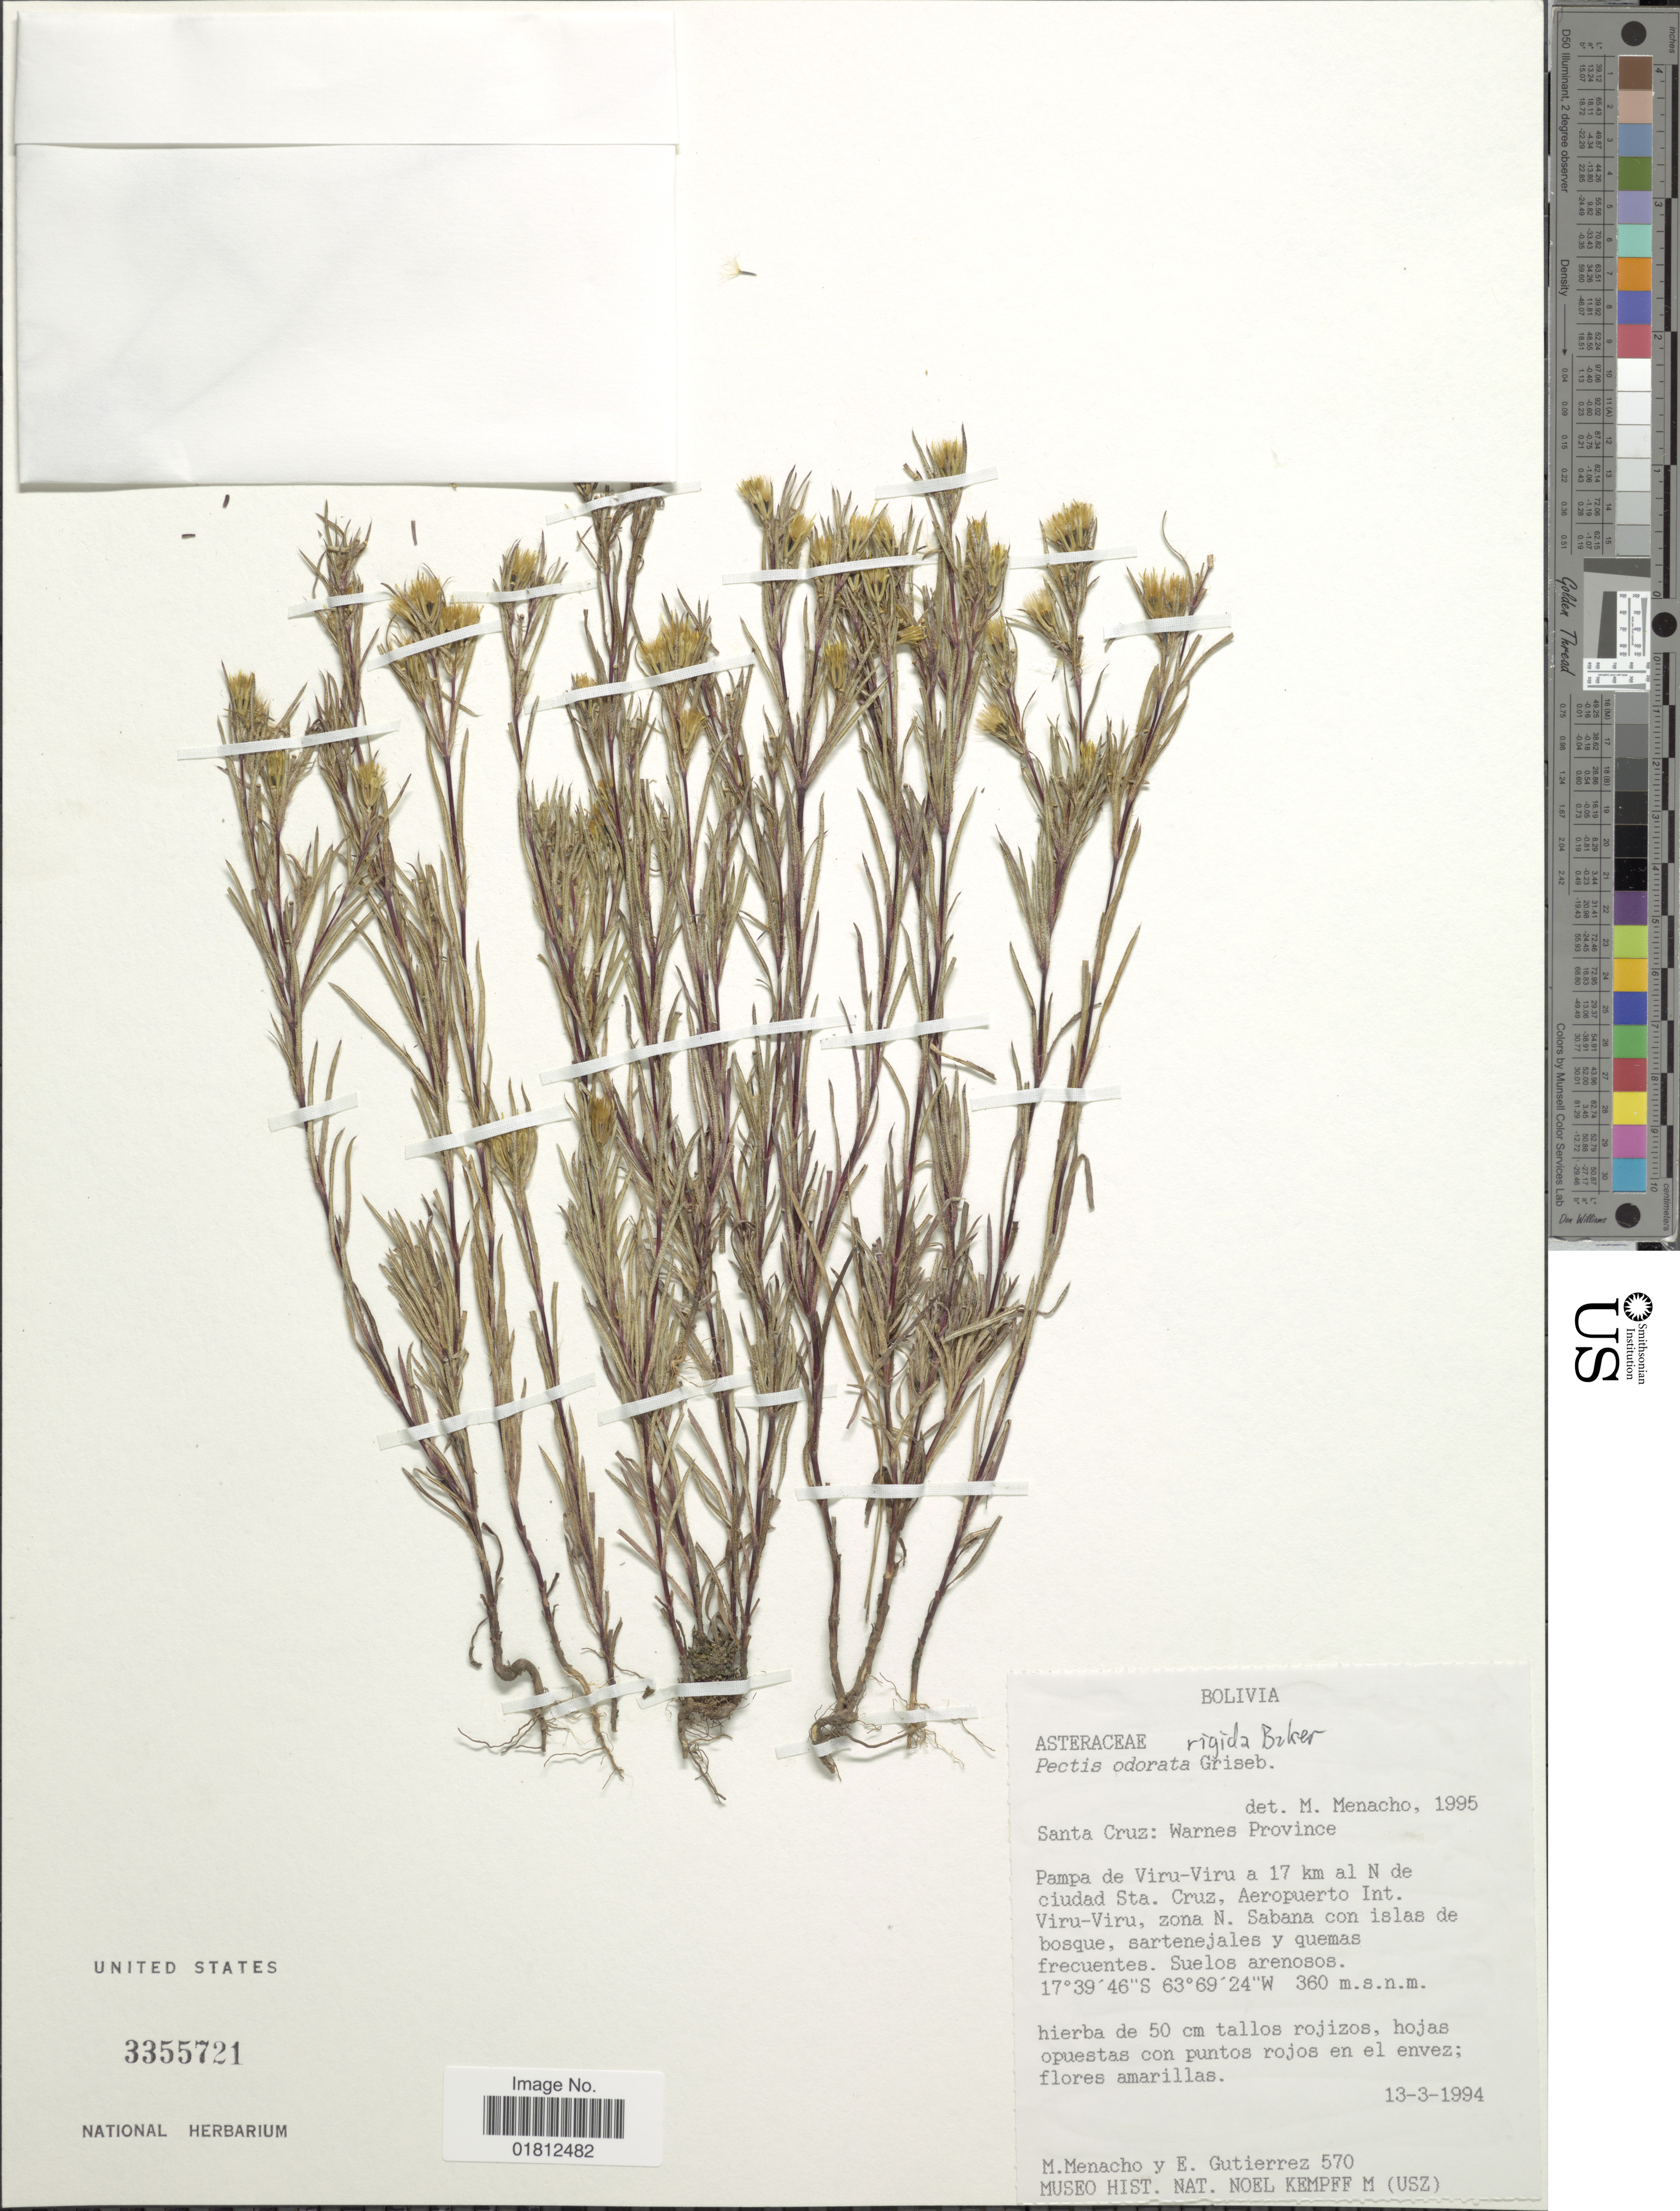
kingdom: Plantae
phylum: Tracheophyta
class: Magnoliopsida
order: Asterales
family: Asteraceae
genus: Pectis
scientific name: Pectis rigida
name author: Baker in Mart.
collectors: M. Menacho & E. Gutiérrez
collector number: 570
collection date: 1994-03-13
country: Bolivia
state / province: Santa Cruz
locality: Pampa de Viru-Viru a 17 km al N de ciudad Sta. Cruz., Aeropuerto Intl. Viru-Viru, zona N.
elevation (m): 3600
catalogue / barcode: US 3355721